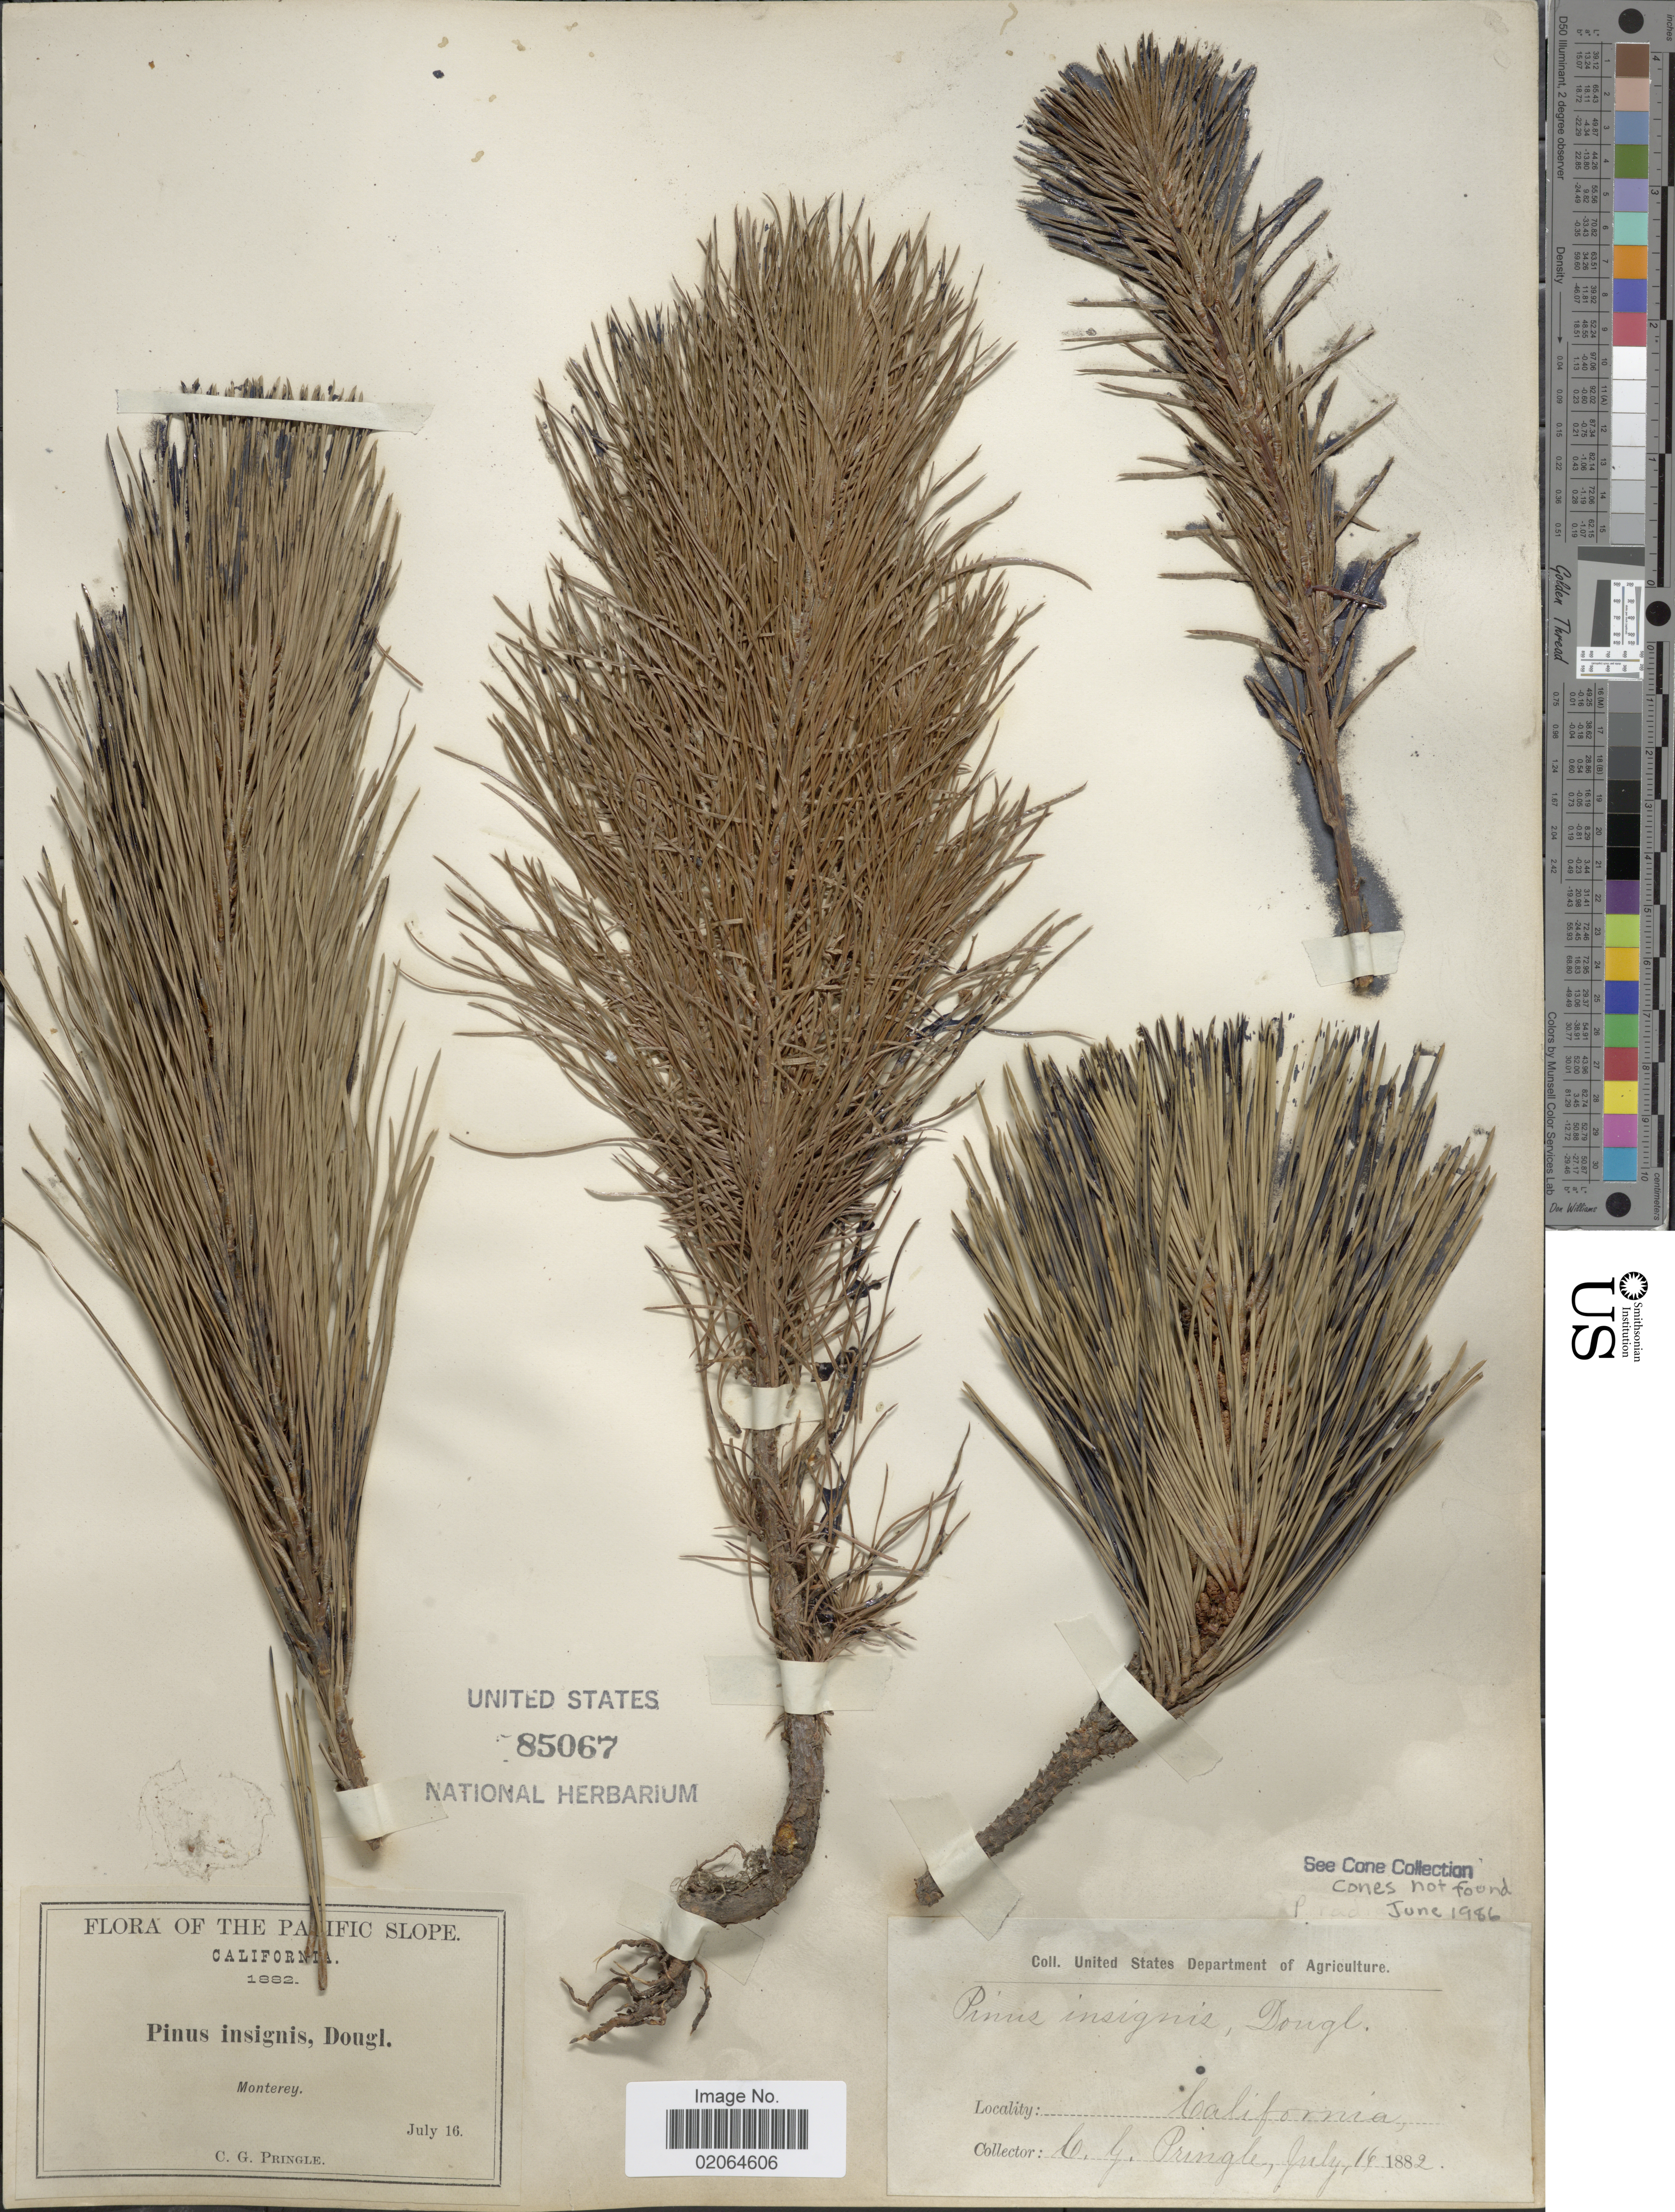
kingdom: Plantae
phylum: Tracheophyta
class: Pinopsida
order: Pinales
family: Pinaceae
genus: Pinus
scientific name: Pinus radiata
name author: D. Don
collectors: C. G. Pringle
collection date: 1882-07-16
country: United States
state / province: California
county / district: Monterey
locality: California, Monterey. Pacific Slope.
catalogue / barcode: US 85067